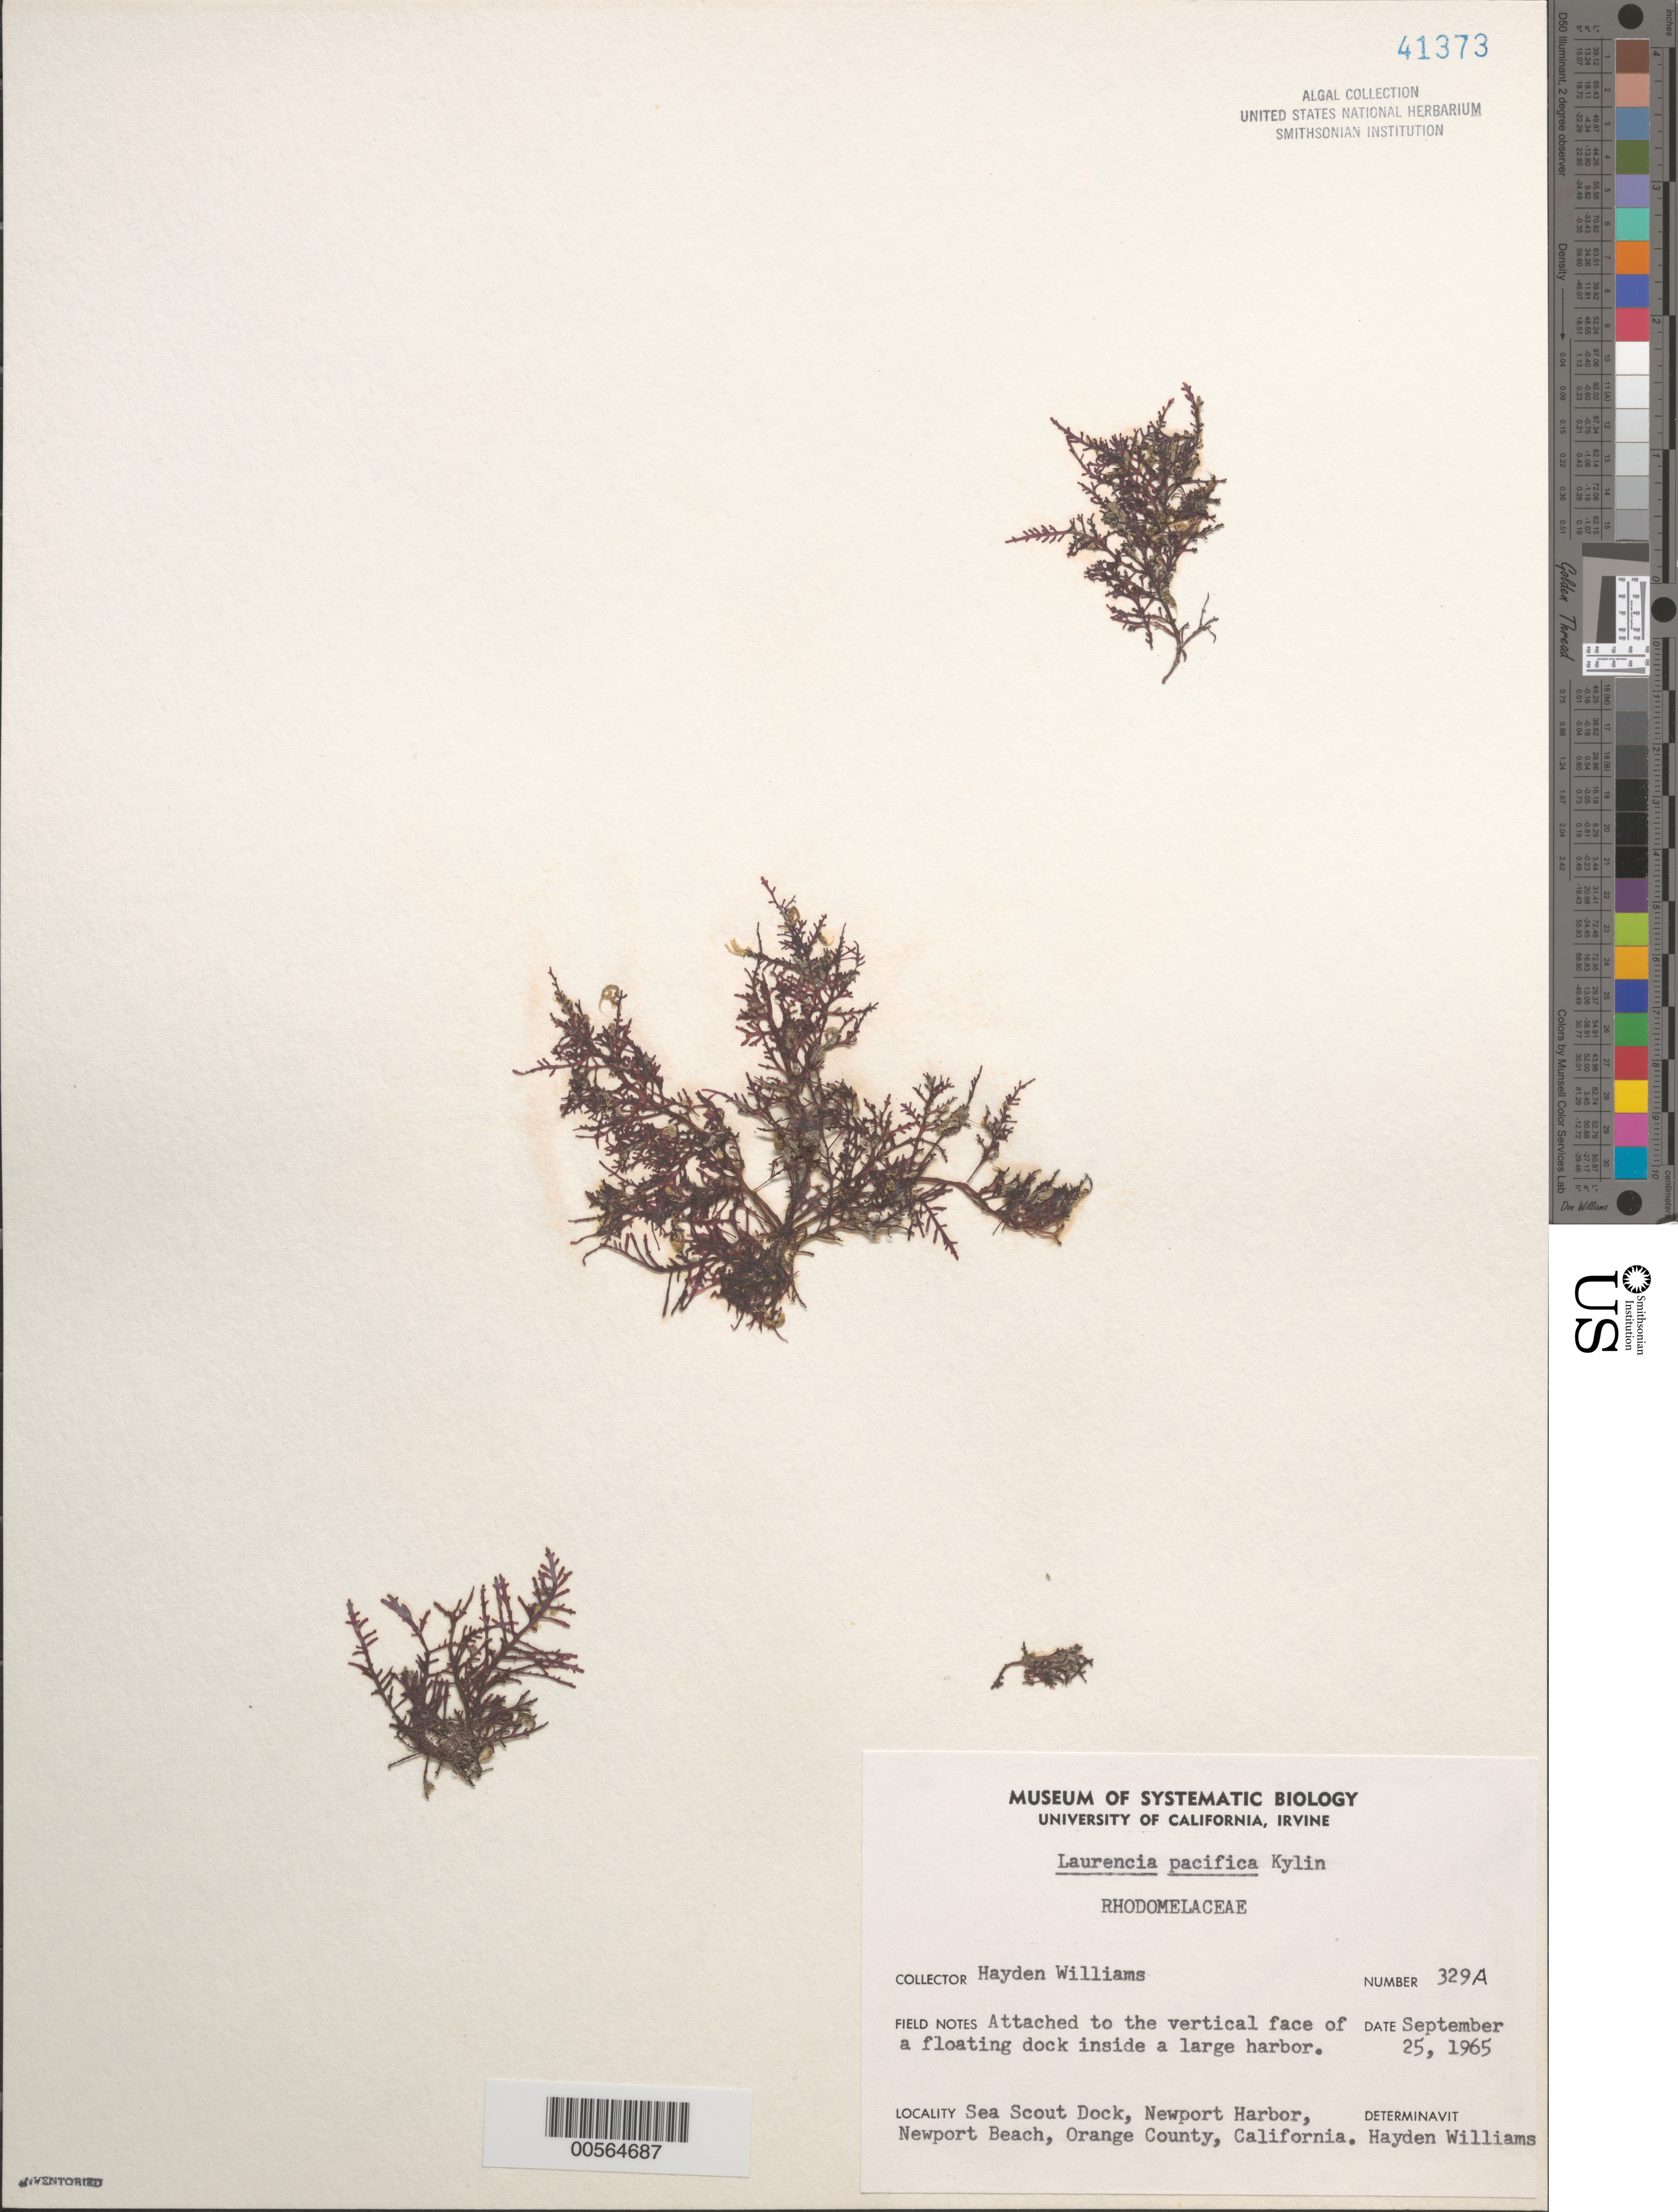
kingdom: Plantae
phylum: Rhodophyta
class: Florideophyceae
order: Ceramiales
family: Rhodomelaceae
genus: Laurencia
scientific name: Laurencia pacifica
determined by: Williams, H. R.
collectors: H. R. Williams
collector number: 329a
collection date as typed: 25 Sep 1965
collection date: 1965-09-25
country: United States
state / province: California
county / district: Orange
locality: Sea Scout Dock, Newport Harbor, Newport Beach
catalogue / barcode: US 41373